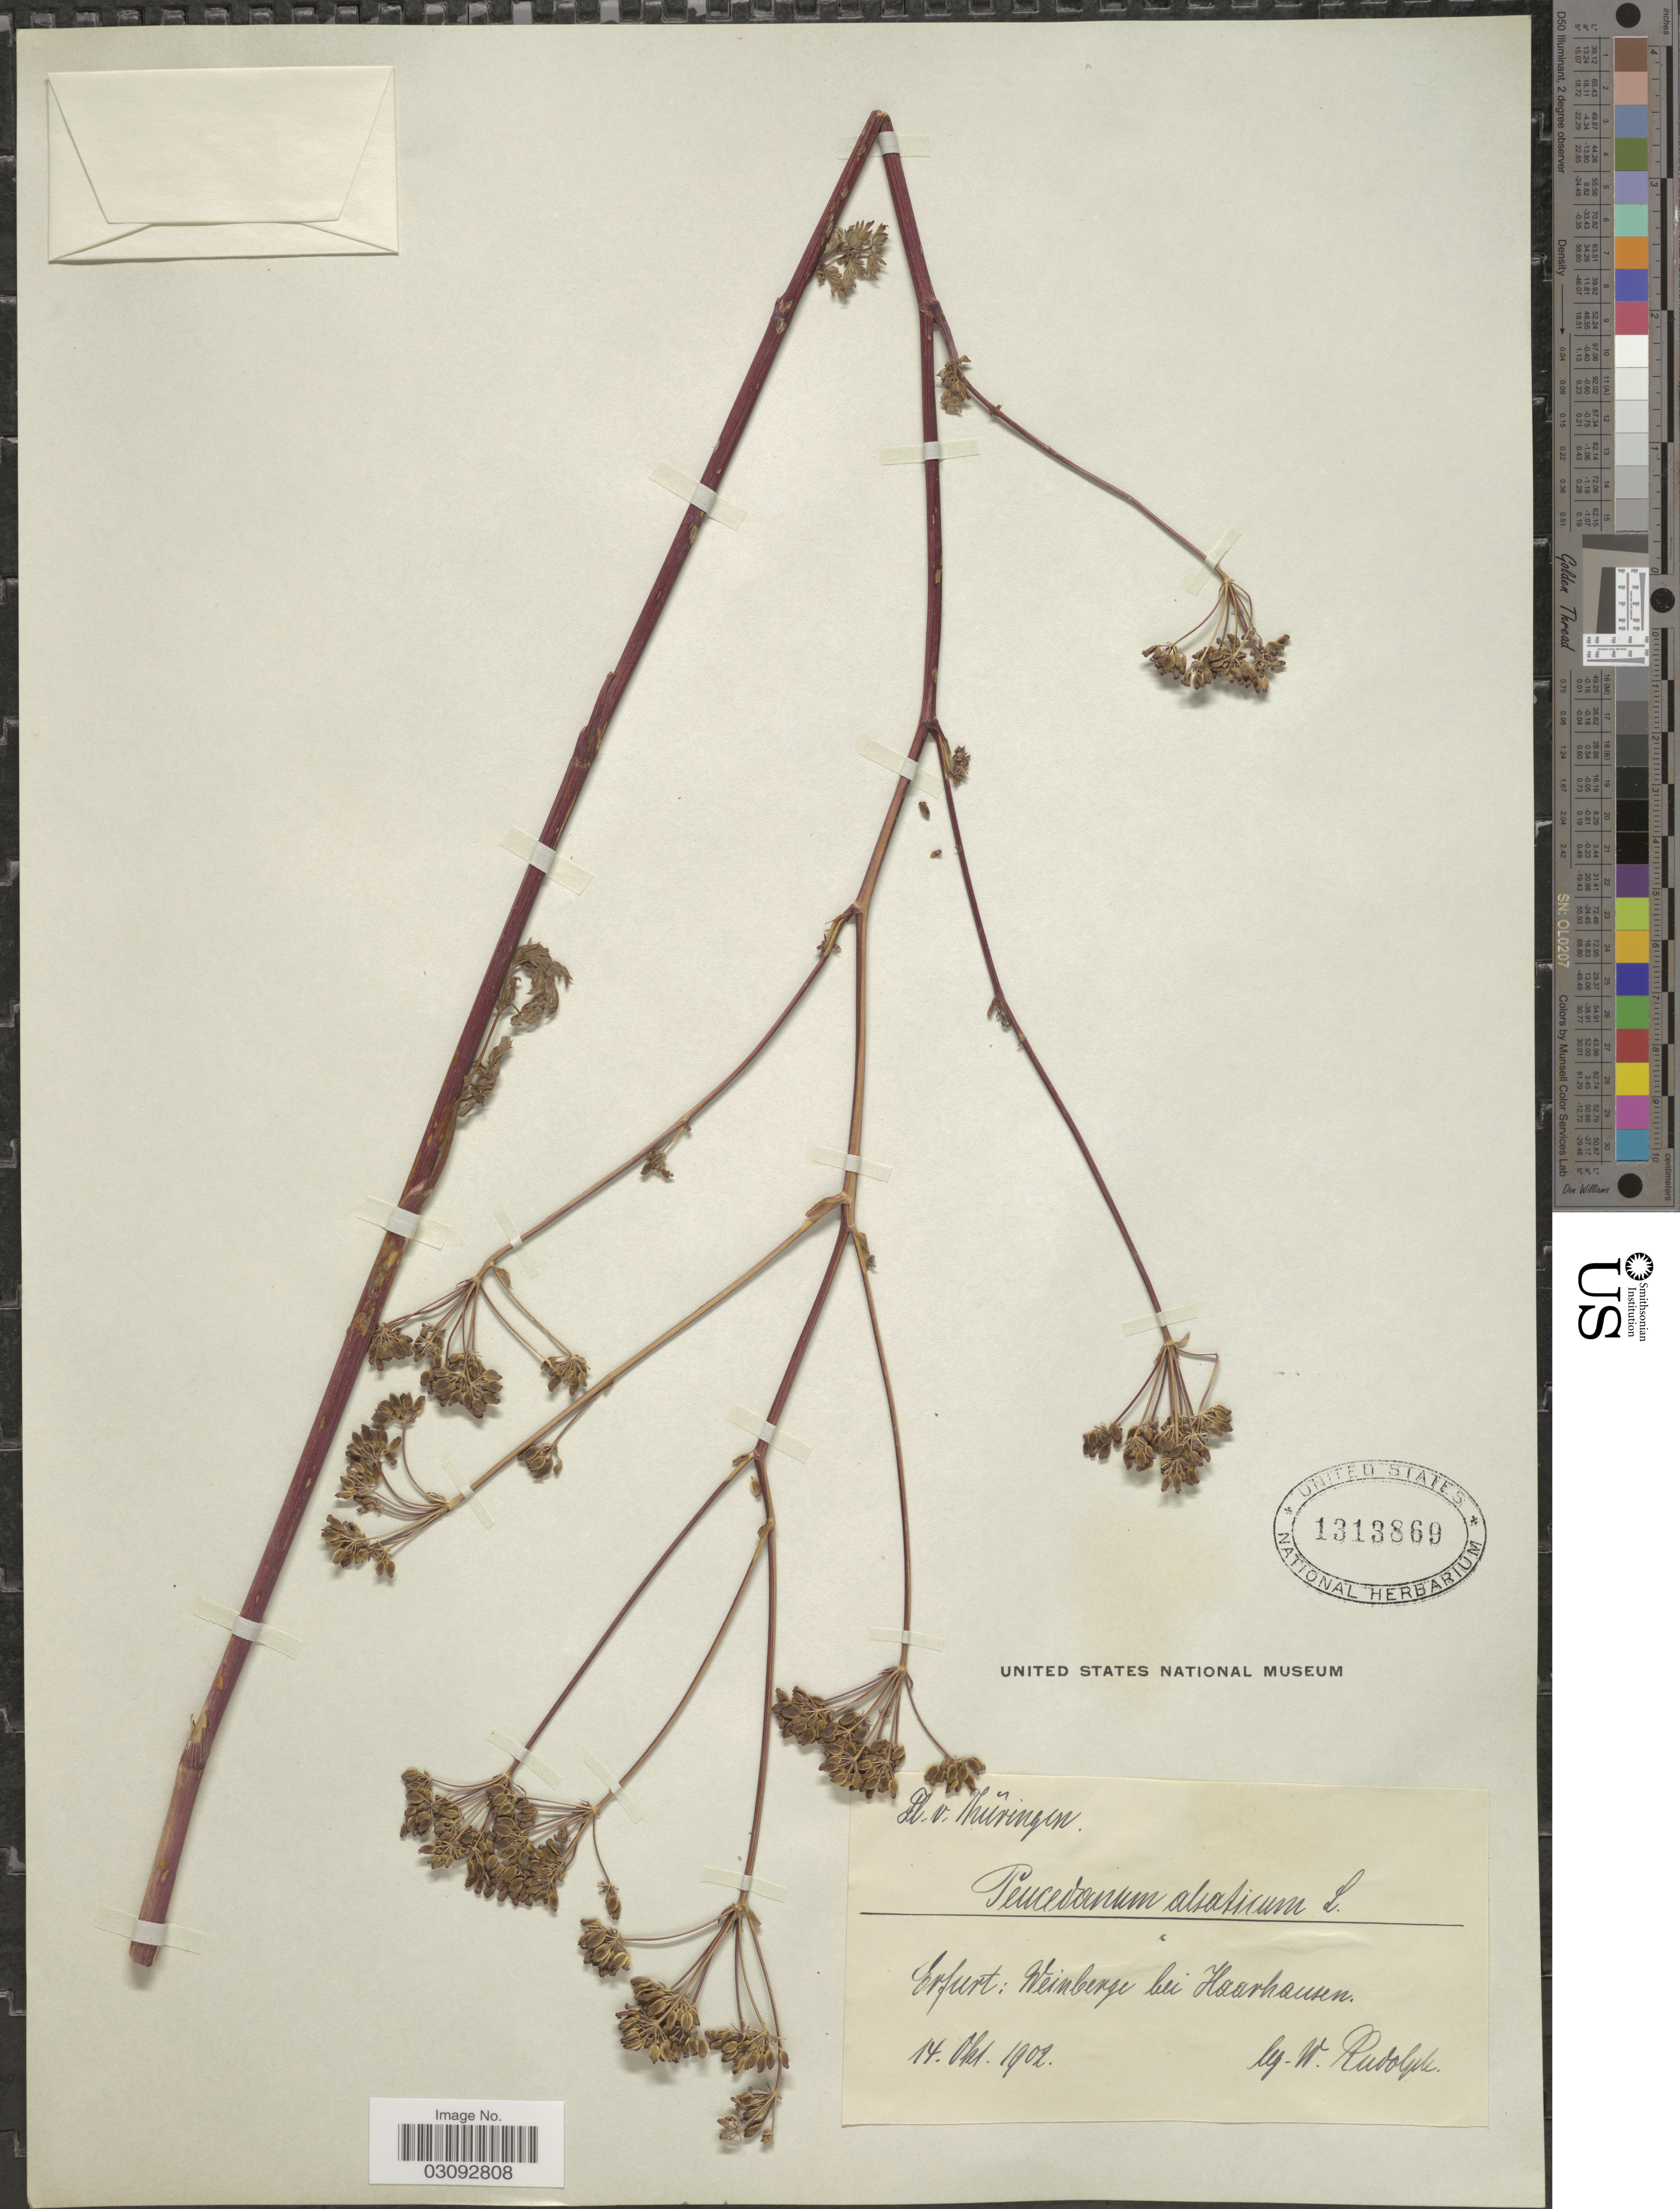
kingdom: Plantae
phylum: Tracheophyta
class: Magnoliopsida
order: Apiales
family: Apiaceae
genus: Peucedanum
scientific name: Peucedanum alsaticum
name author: L.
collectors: W. Rudolph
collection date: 1902-10-14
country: Germany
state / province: Thuringia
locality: Thuringen, Erfurt: Weinberge bei Haarhausen.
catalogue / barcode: US 1313869